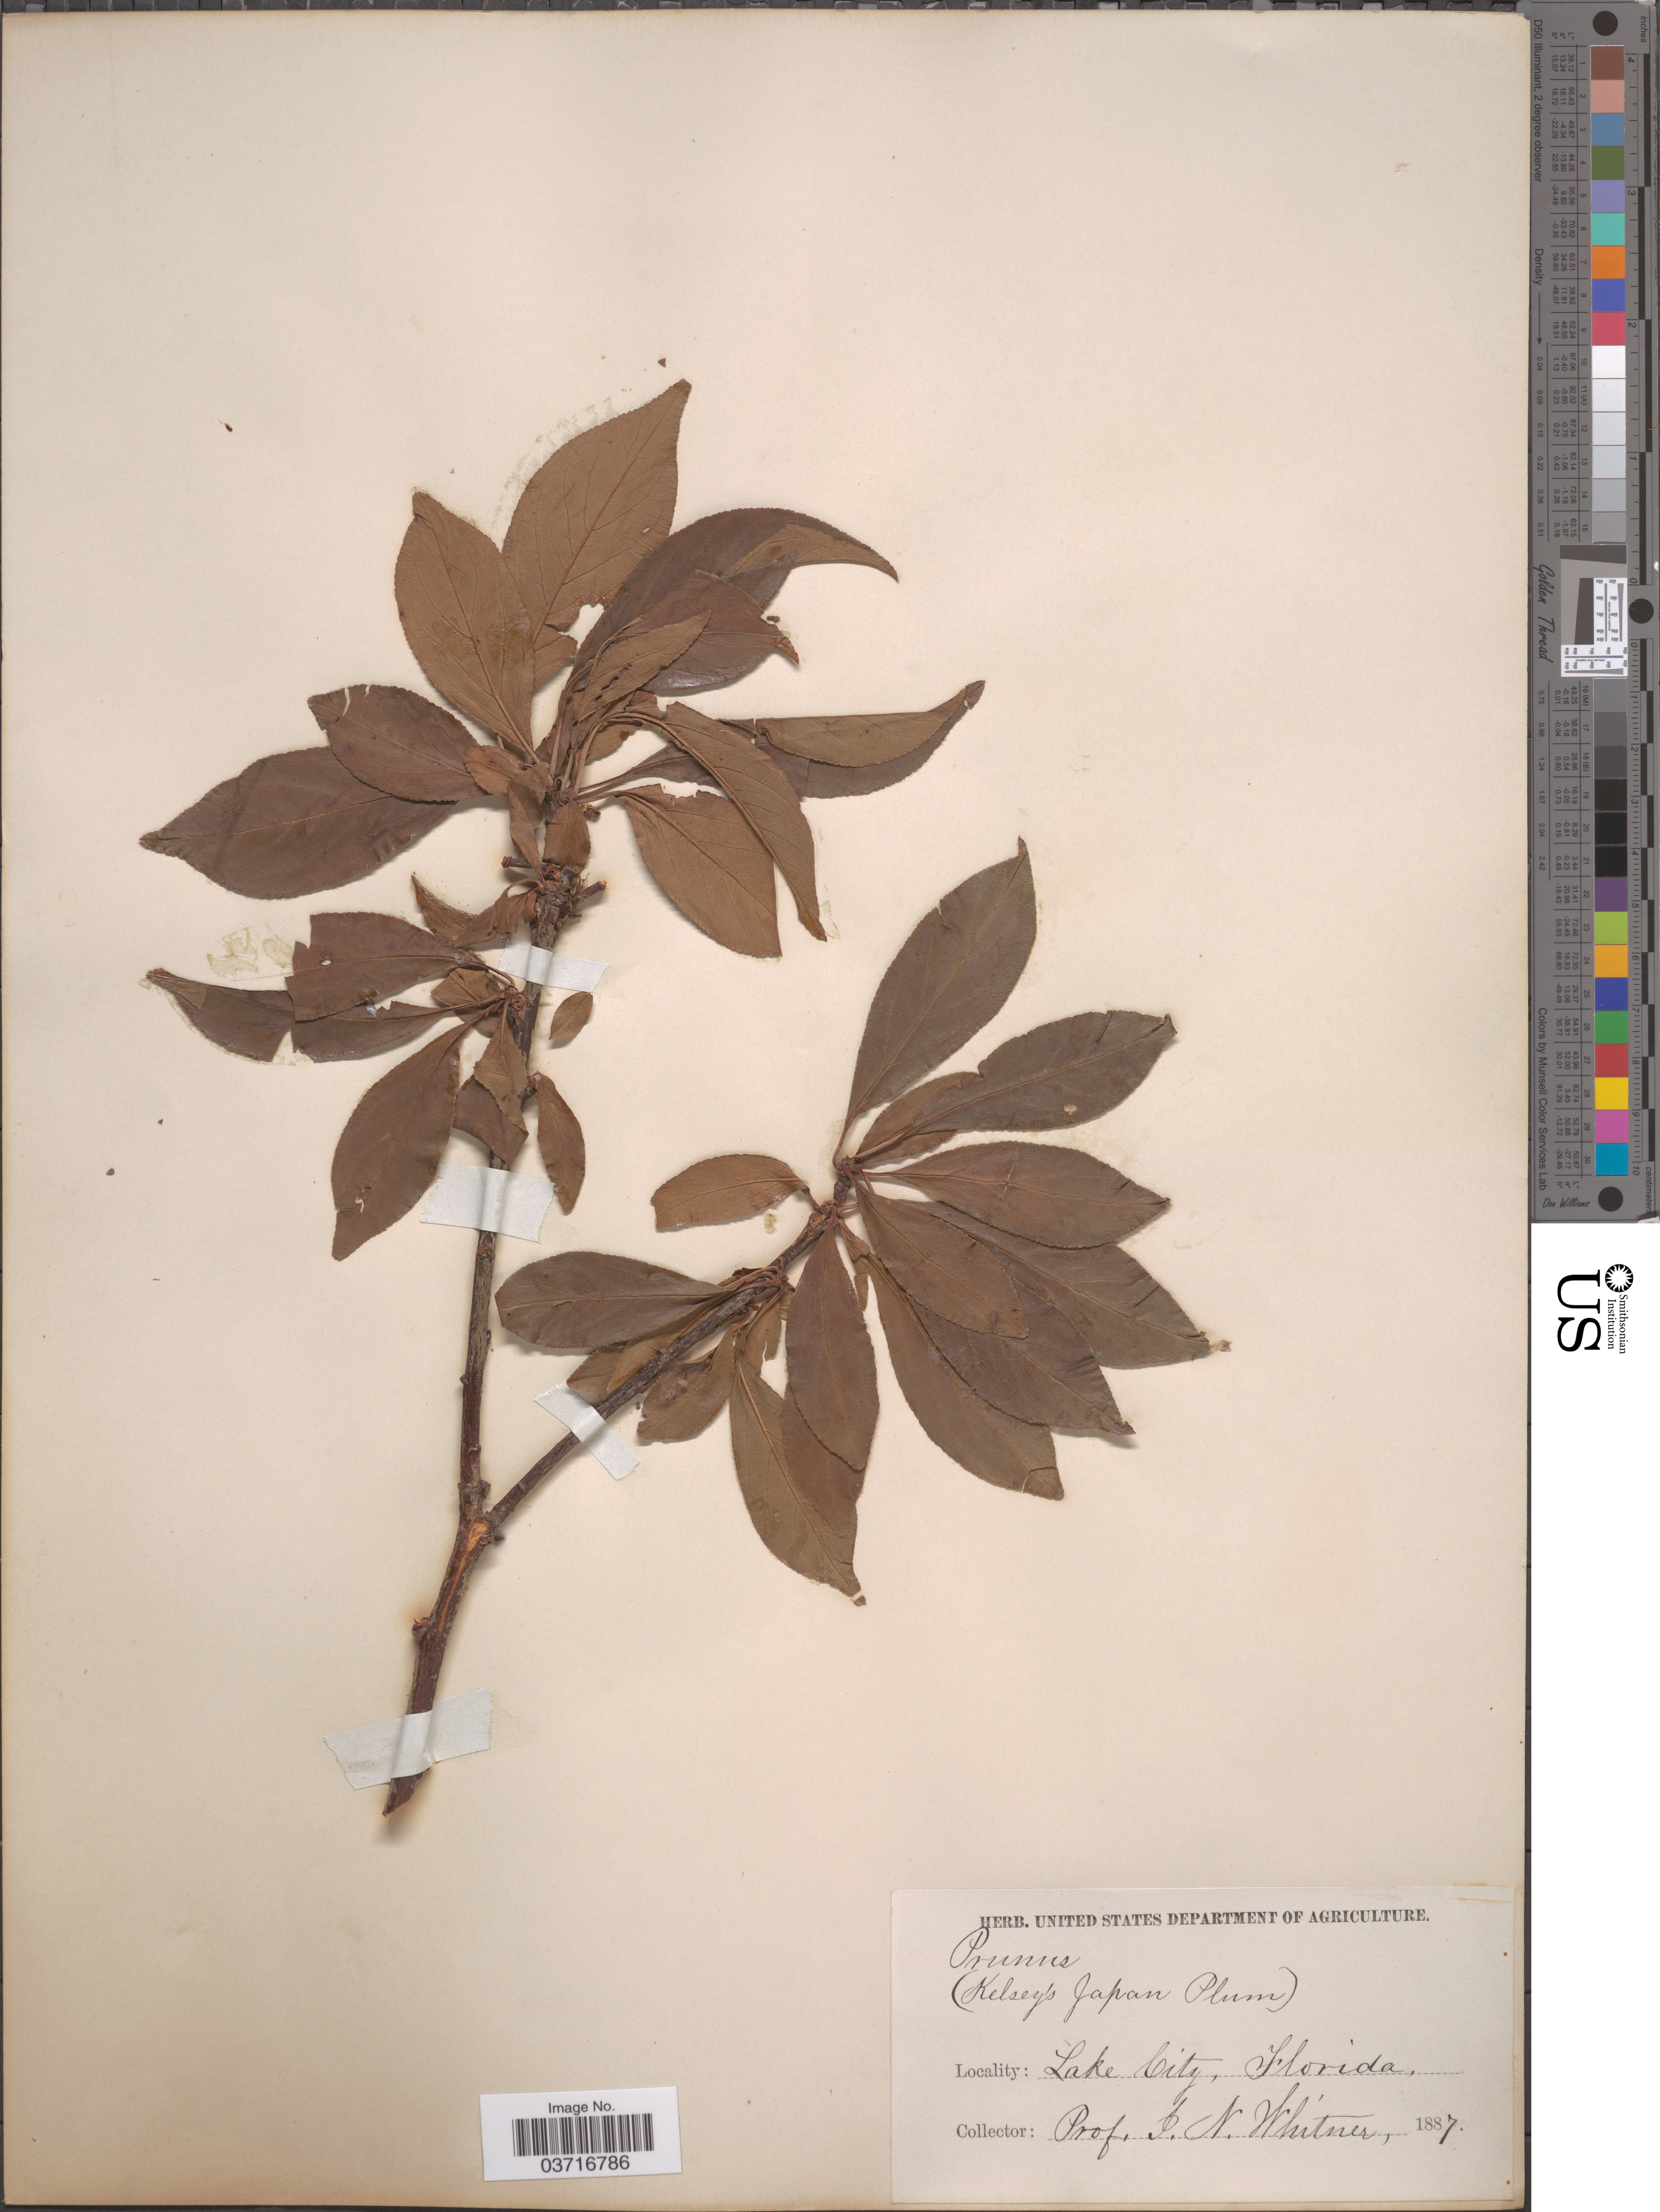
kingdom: Plantae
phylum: Tracheophyta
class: Magnoliopsida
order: Rosales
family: Rosaceae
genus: Prunus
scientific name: Prunus triflora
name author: Roxb.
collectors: J. Whitner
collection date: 1887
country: United States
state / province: Florida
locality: Lake City.